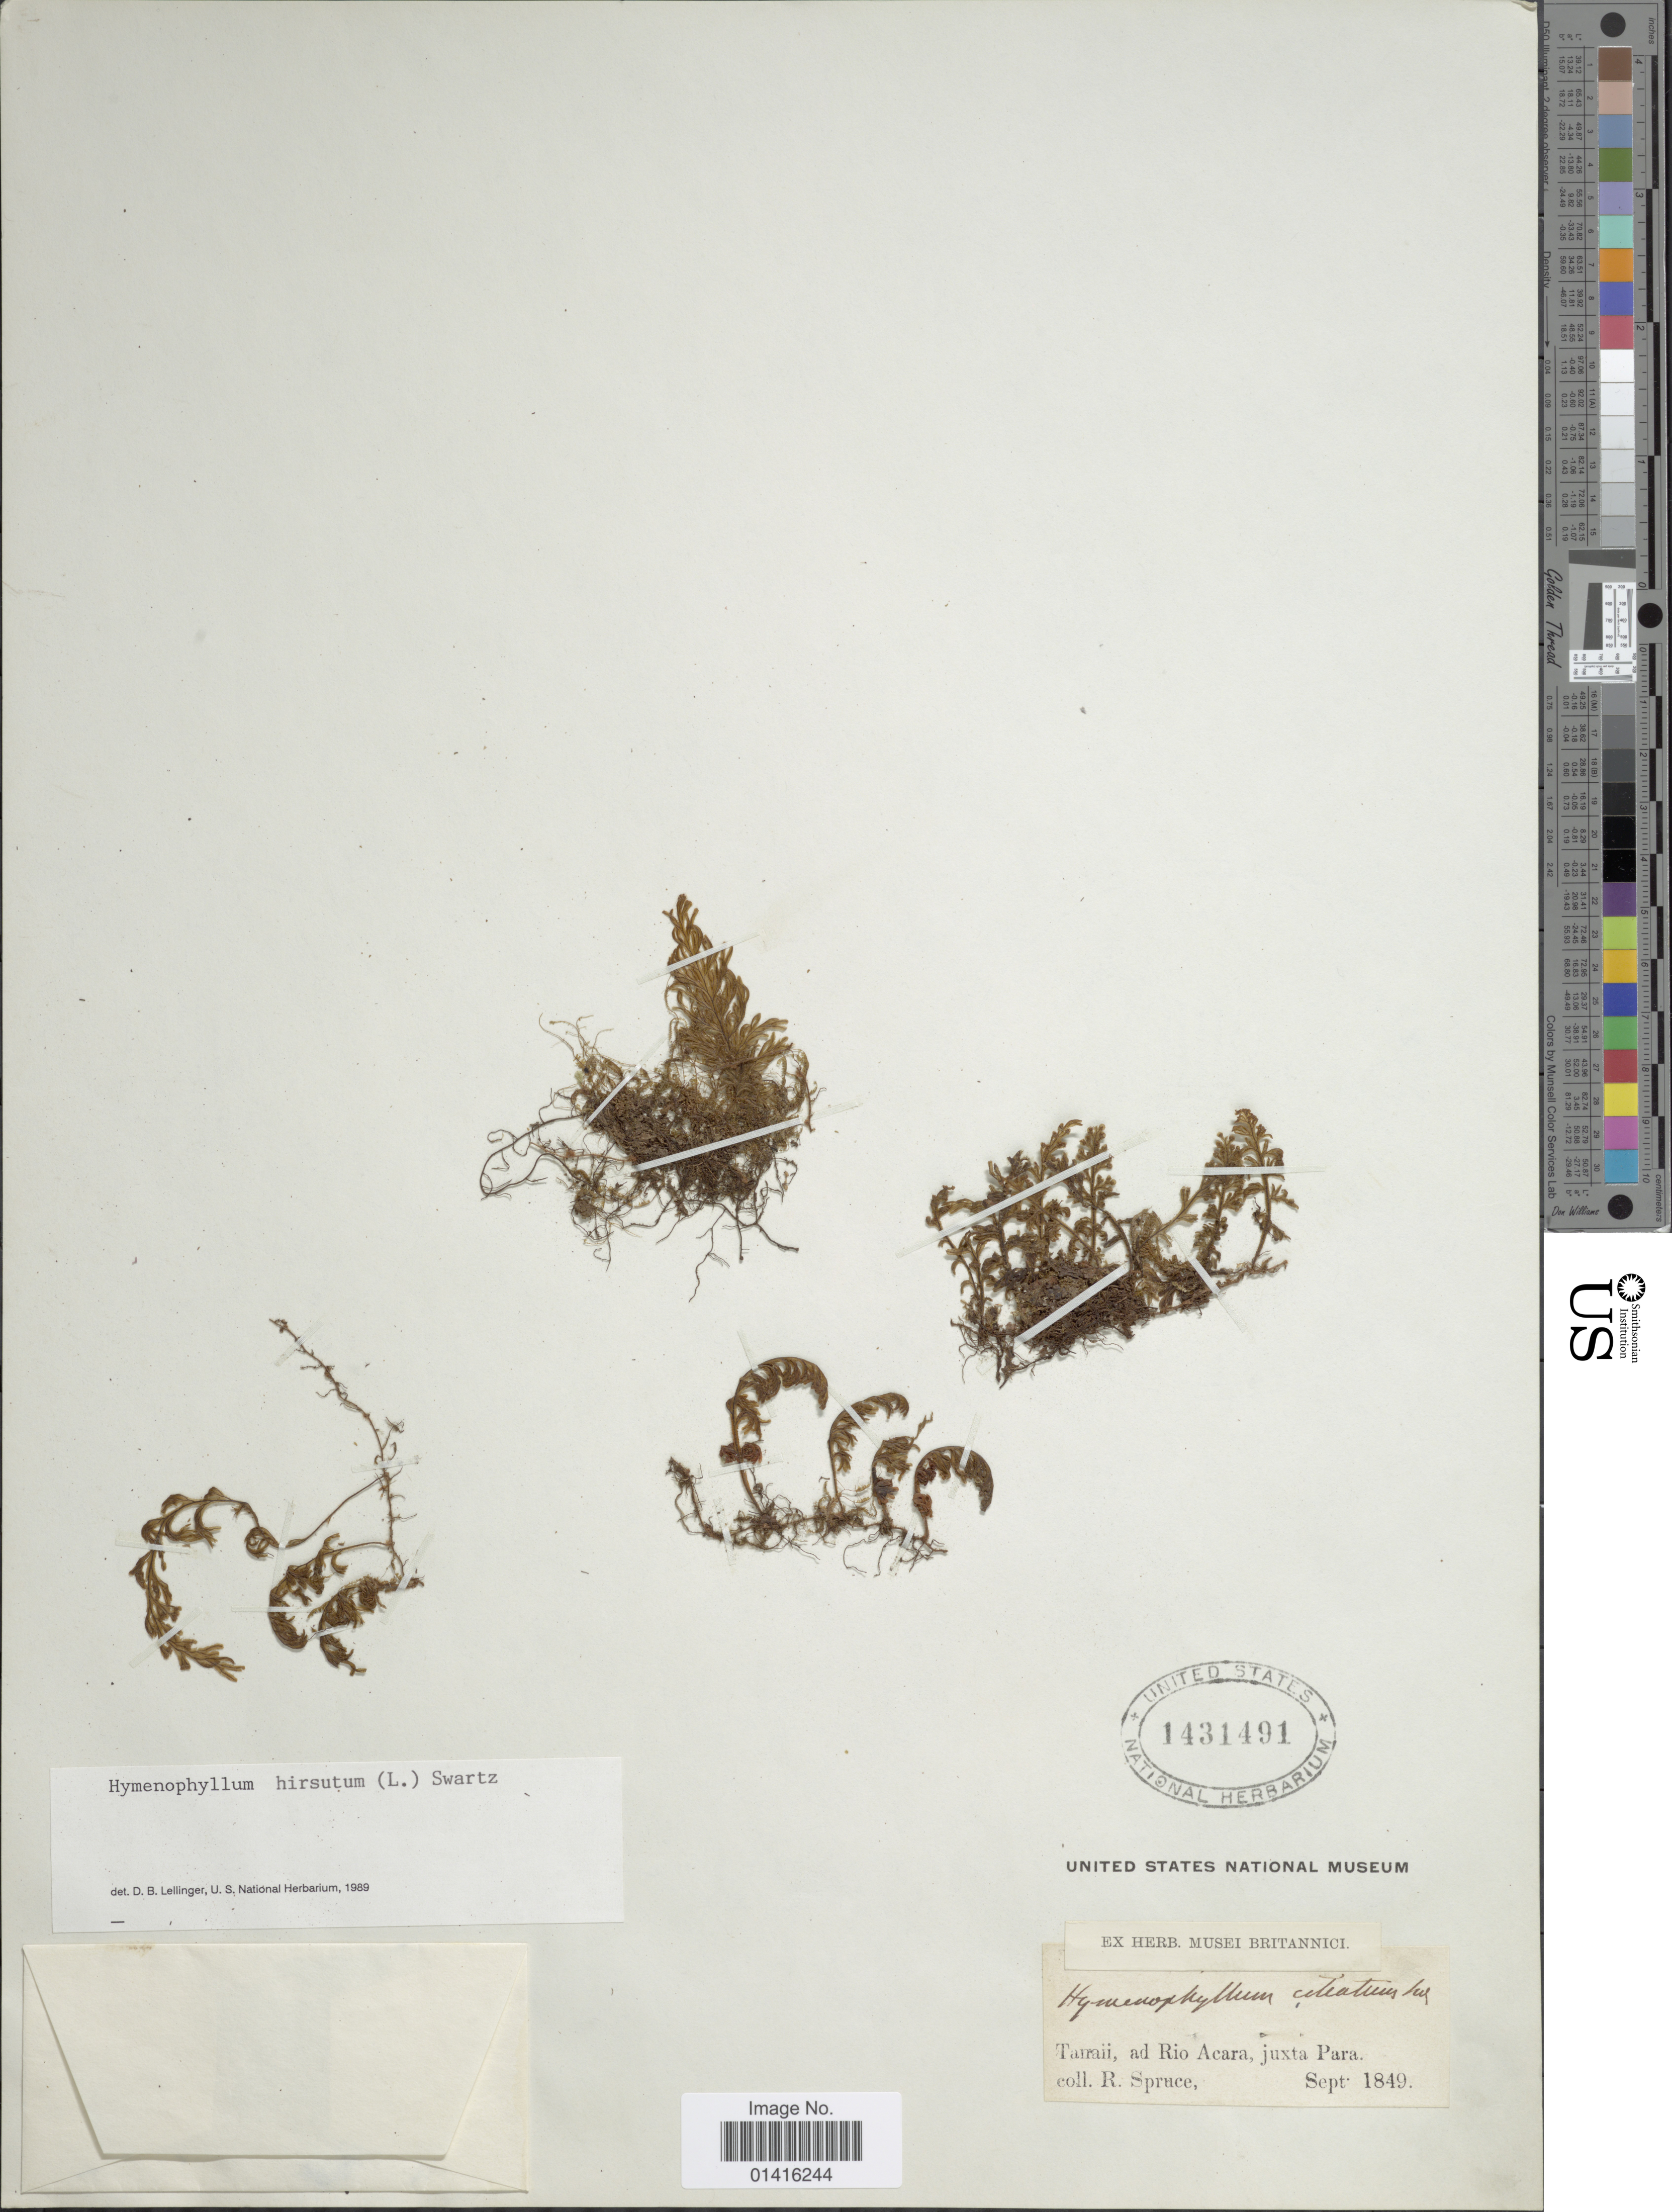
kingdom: Plantae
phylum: Tracheophyta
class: Polypodiopsida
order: Hymenophyllales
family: Hymenophyllaceae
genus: Hymenophyllum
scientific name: Hymenophyllum hirsutum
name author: (L.) Sw.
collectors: R. Spruce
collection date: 1849-09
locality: Tanaii, ad Rio Acara, juxta Para [interpreted]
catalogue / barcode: US 1431491